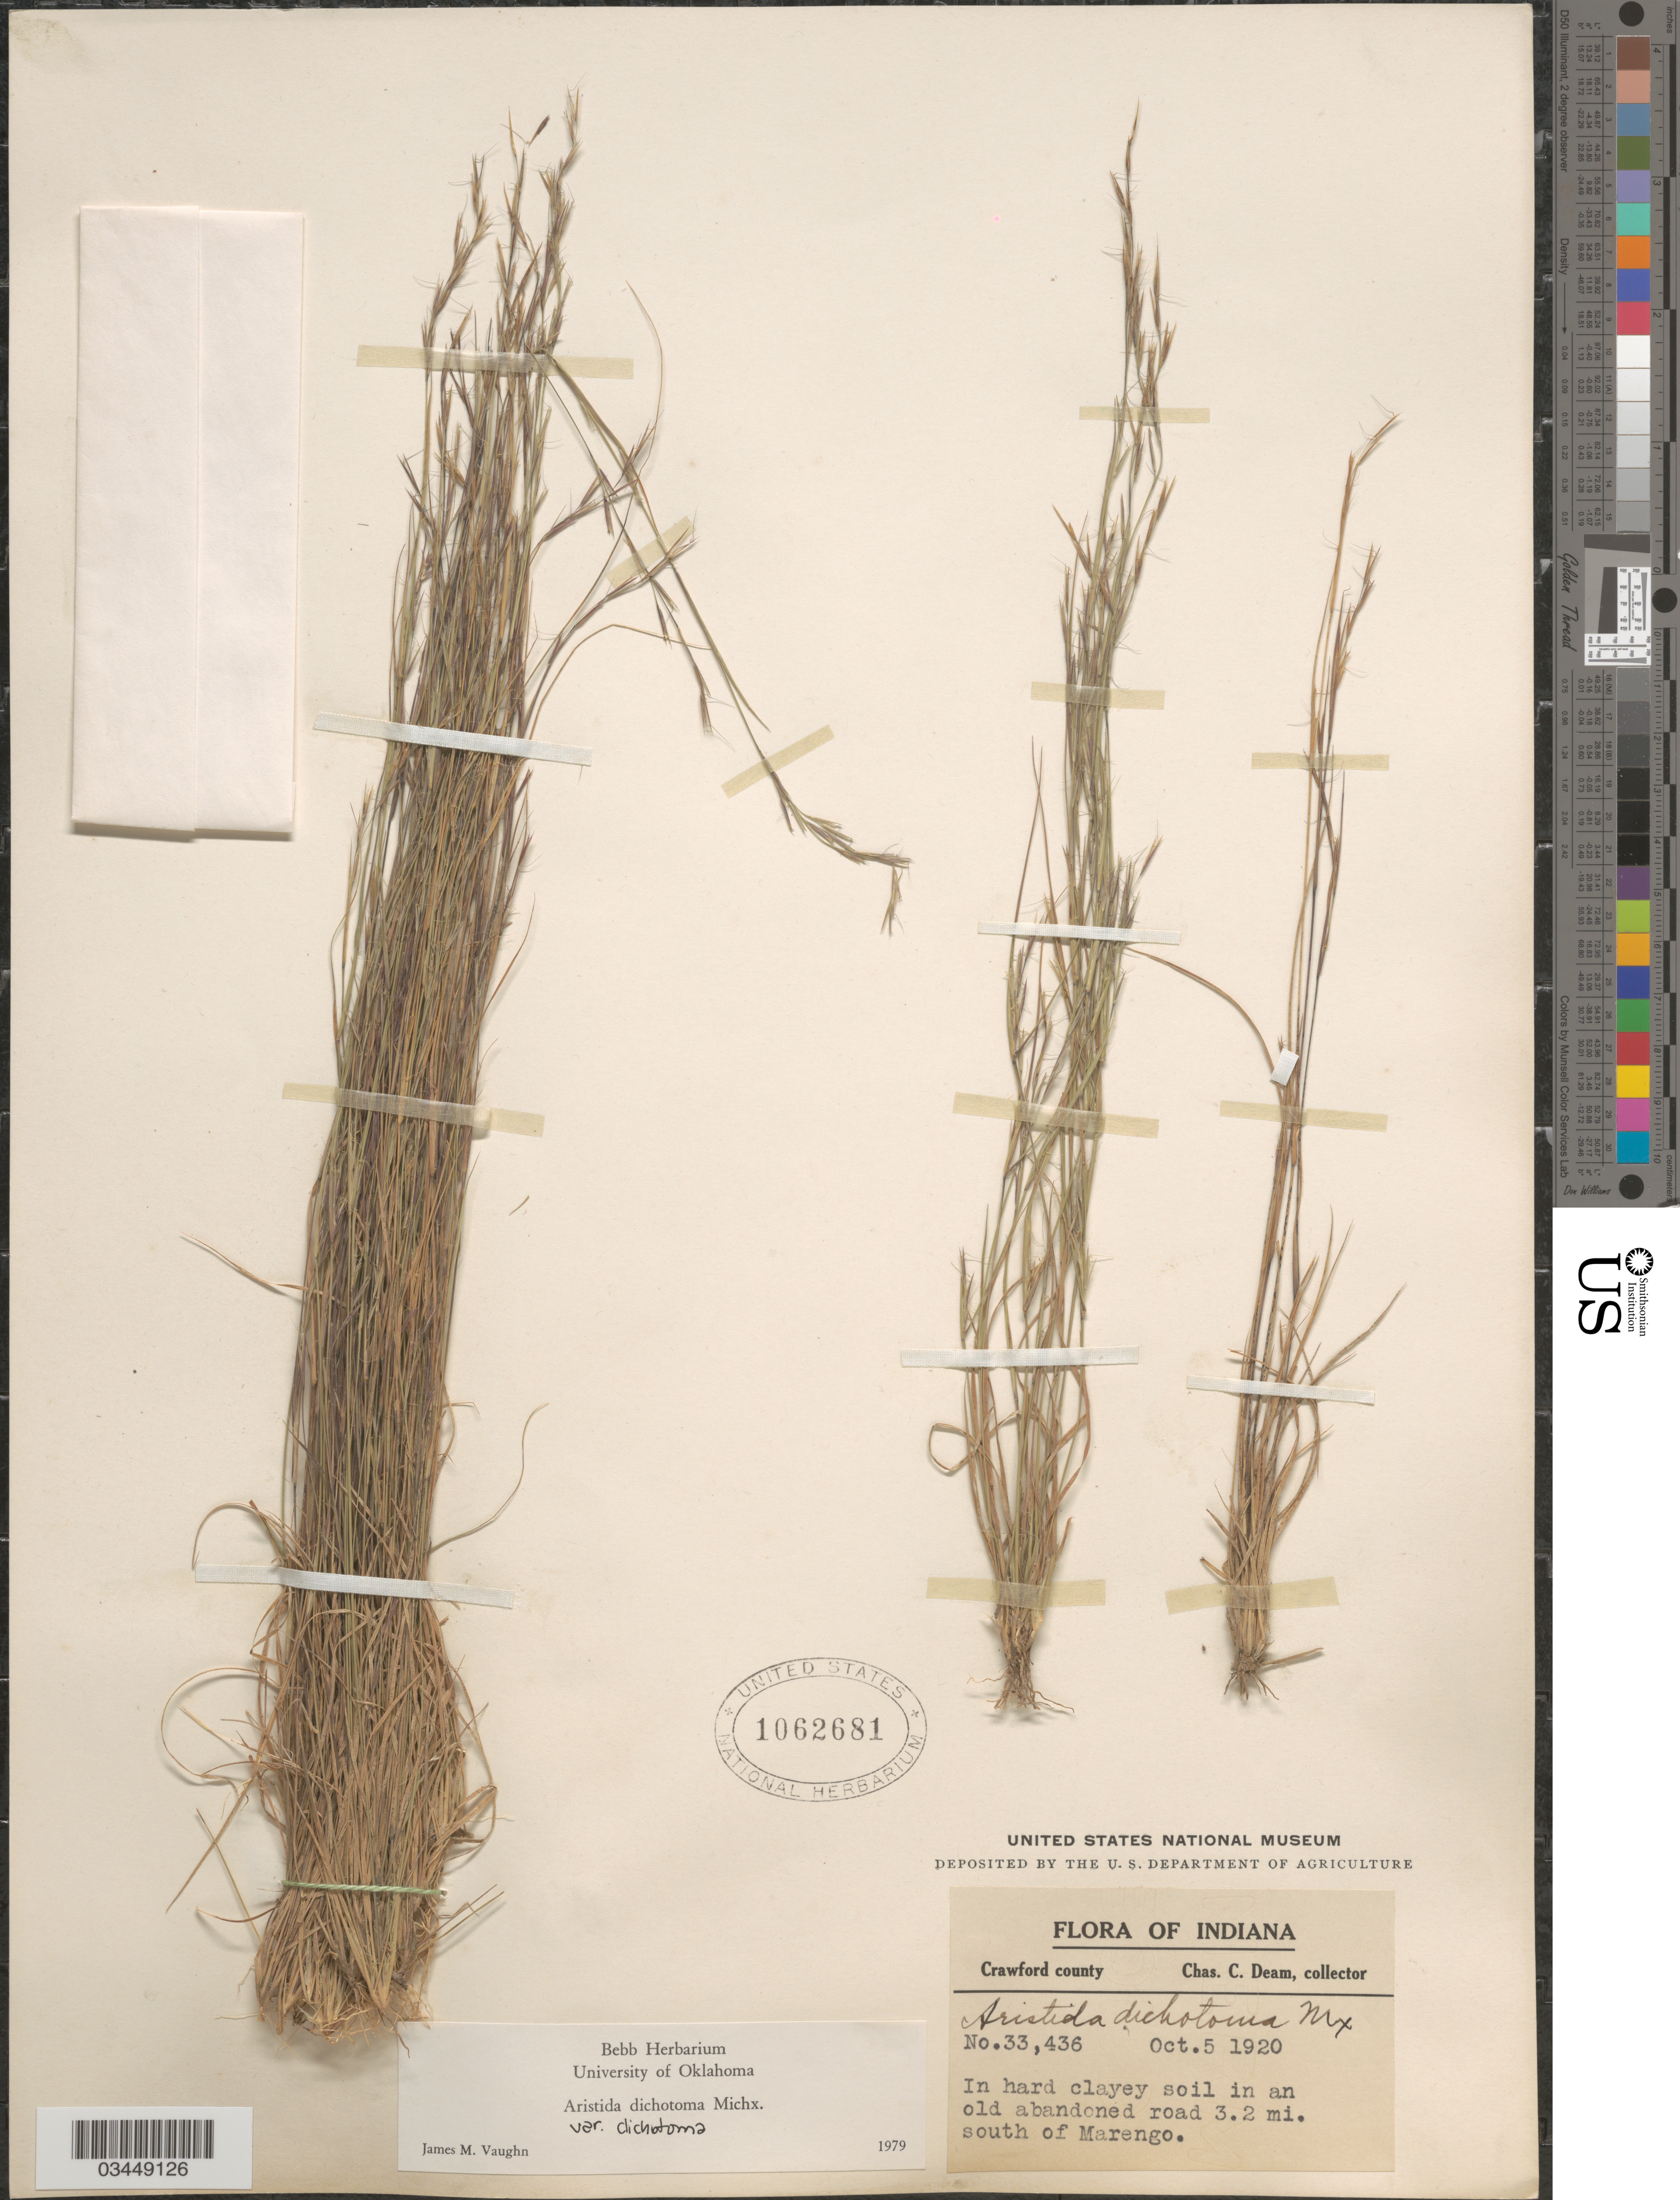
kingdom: Plantae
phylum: Tracheophyta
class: Liliopsida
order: Poales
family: Poaceae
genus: Aristida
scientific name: Aristida dichotoma var. dichotoma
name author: Michx.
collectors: C. C. Deam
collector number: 33436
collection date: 1920-10-05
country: United States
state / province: Indiana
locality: Crawford county. In hard clayey soil in an old abandoned road 3.2 mi. south of Marengo.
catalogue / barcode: US 1062681